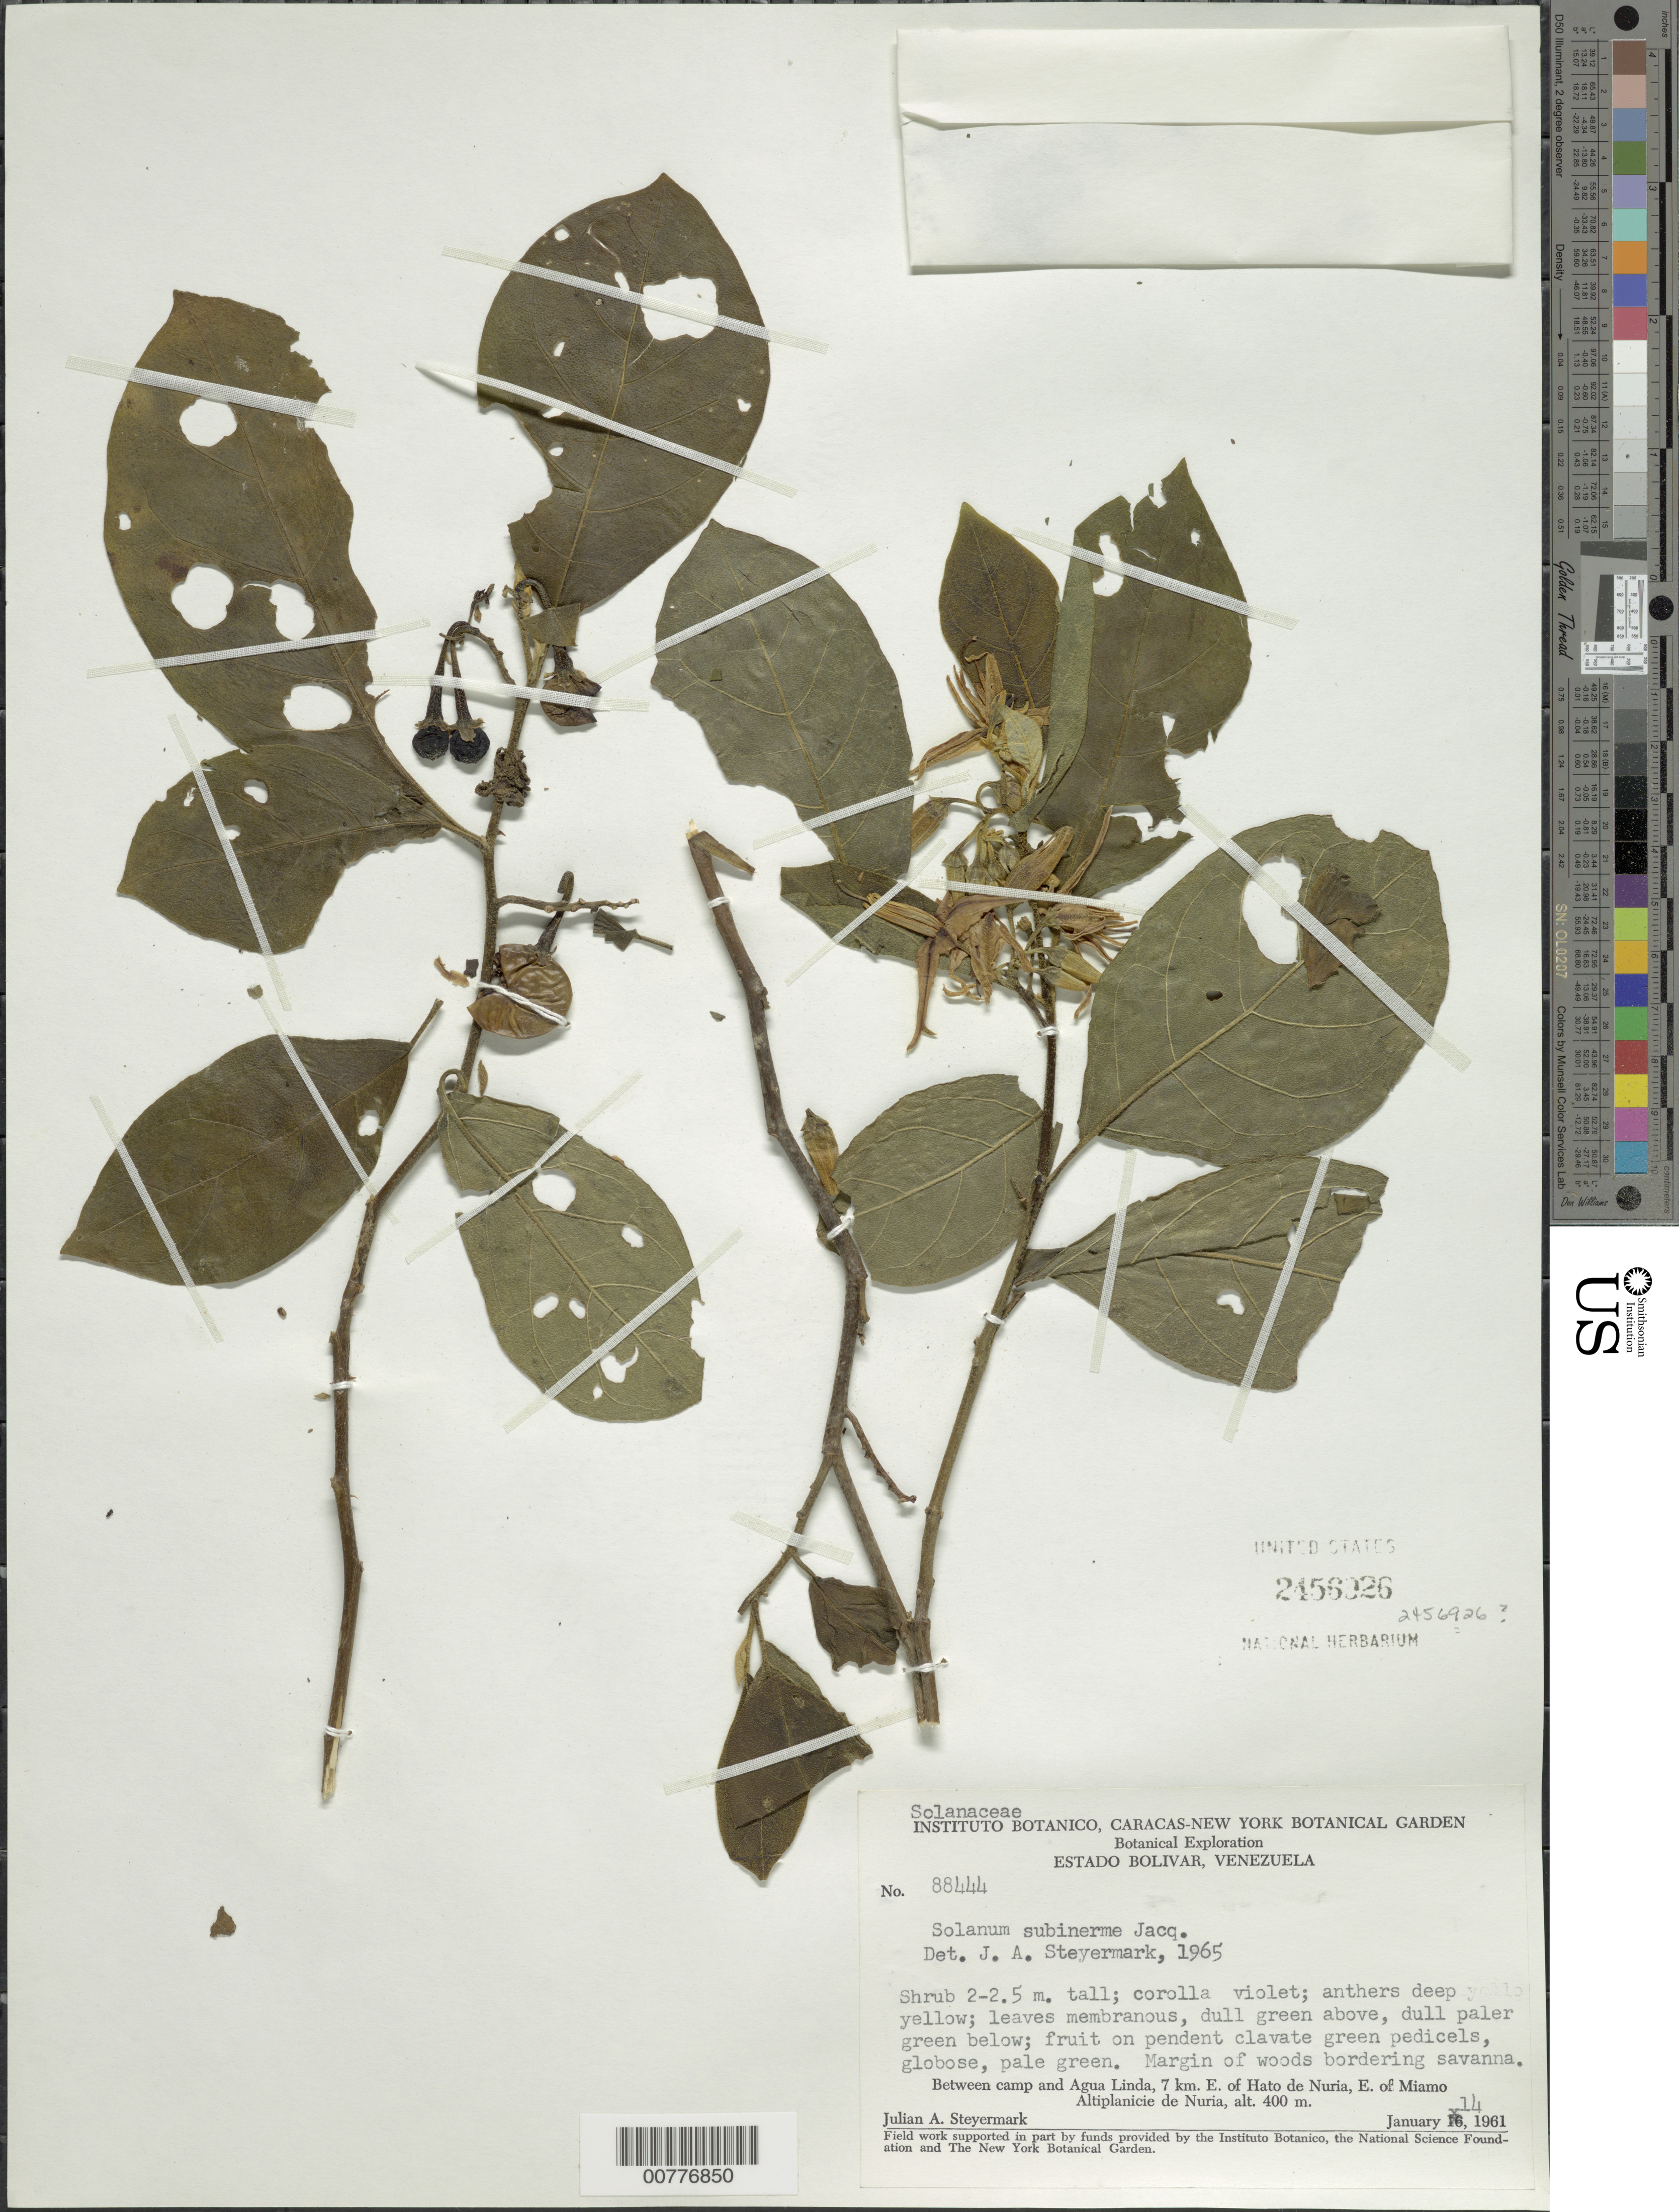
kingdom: Plantae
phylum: Tracheophyta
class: Magnoliopsida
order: Solanales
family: Solanaceae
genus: Solanum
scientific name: Solanum subinerme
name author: Jacq.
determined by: Steyermark, Julian A., (VEN)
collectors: J. Steyermark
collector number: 88444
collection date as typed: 1 Jan 1961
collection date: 1961-01-01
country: Venezuela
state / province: Bolívar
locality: Agua Linda, 7 km E of Hato de Nuria, E of Miamo, Altiplanicie de Nuria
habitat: Margin of woods bordering savanna.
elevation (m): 400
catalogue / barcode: US 2456926